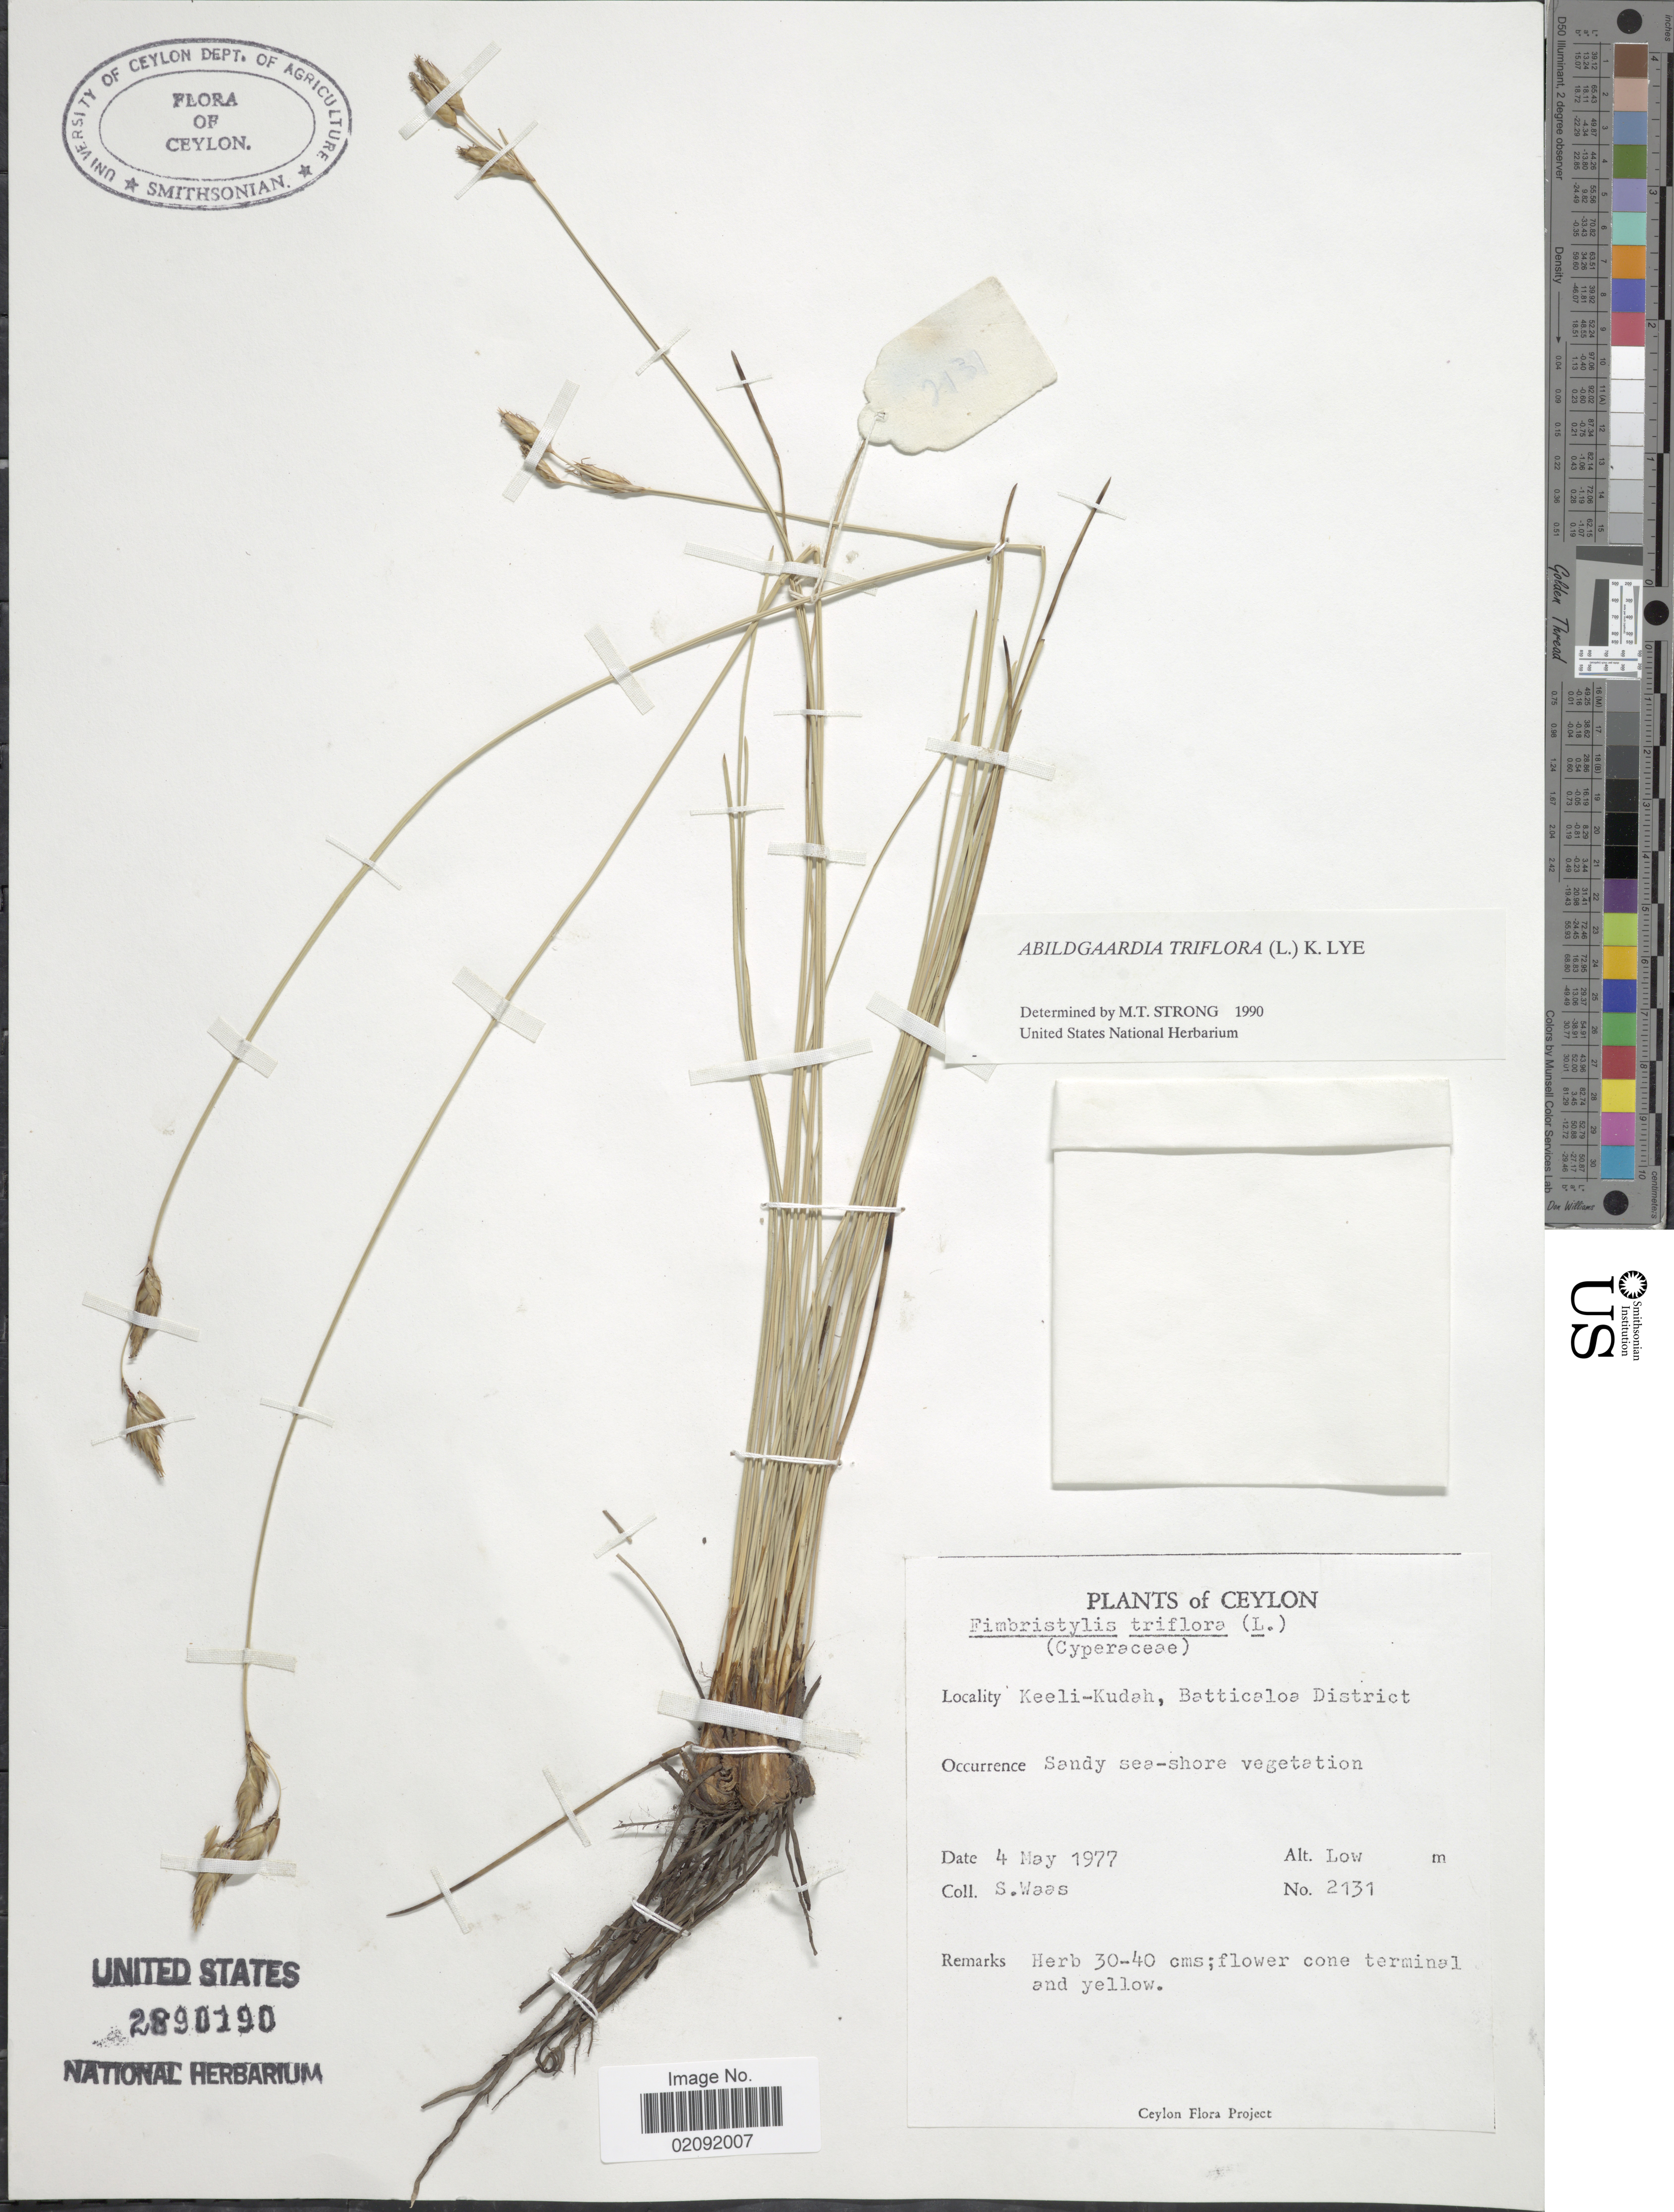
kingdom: Plantae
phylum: Tracheophyta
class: Liliopsida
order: Poales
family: Cyperaceae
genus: Abildgaardia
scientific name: Abildgaardia triflora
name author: (L.) Abeyw.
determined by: Strong, Mark T., (BOT), Smithsonian Institution - National Museum of Natural History (UNITED STATES)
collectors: S. Waas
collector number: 2131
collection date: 1977-05-04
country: Sri Lanka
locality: Keeli-Kudeh, Batticaloa District, sandy sea-shore vegetation.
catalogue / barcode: US 2890190